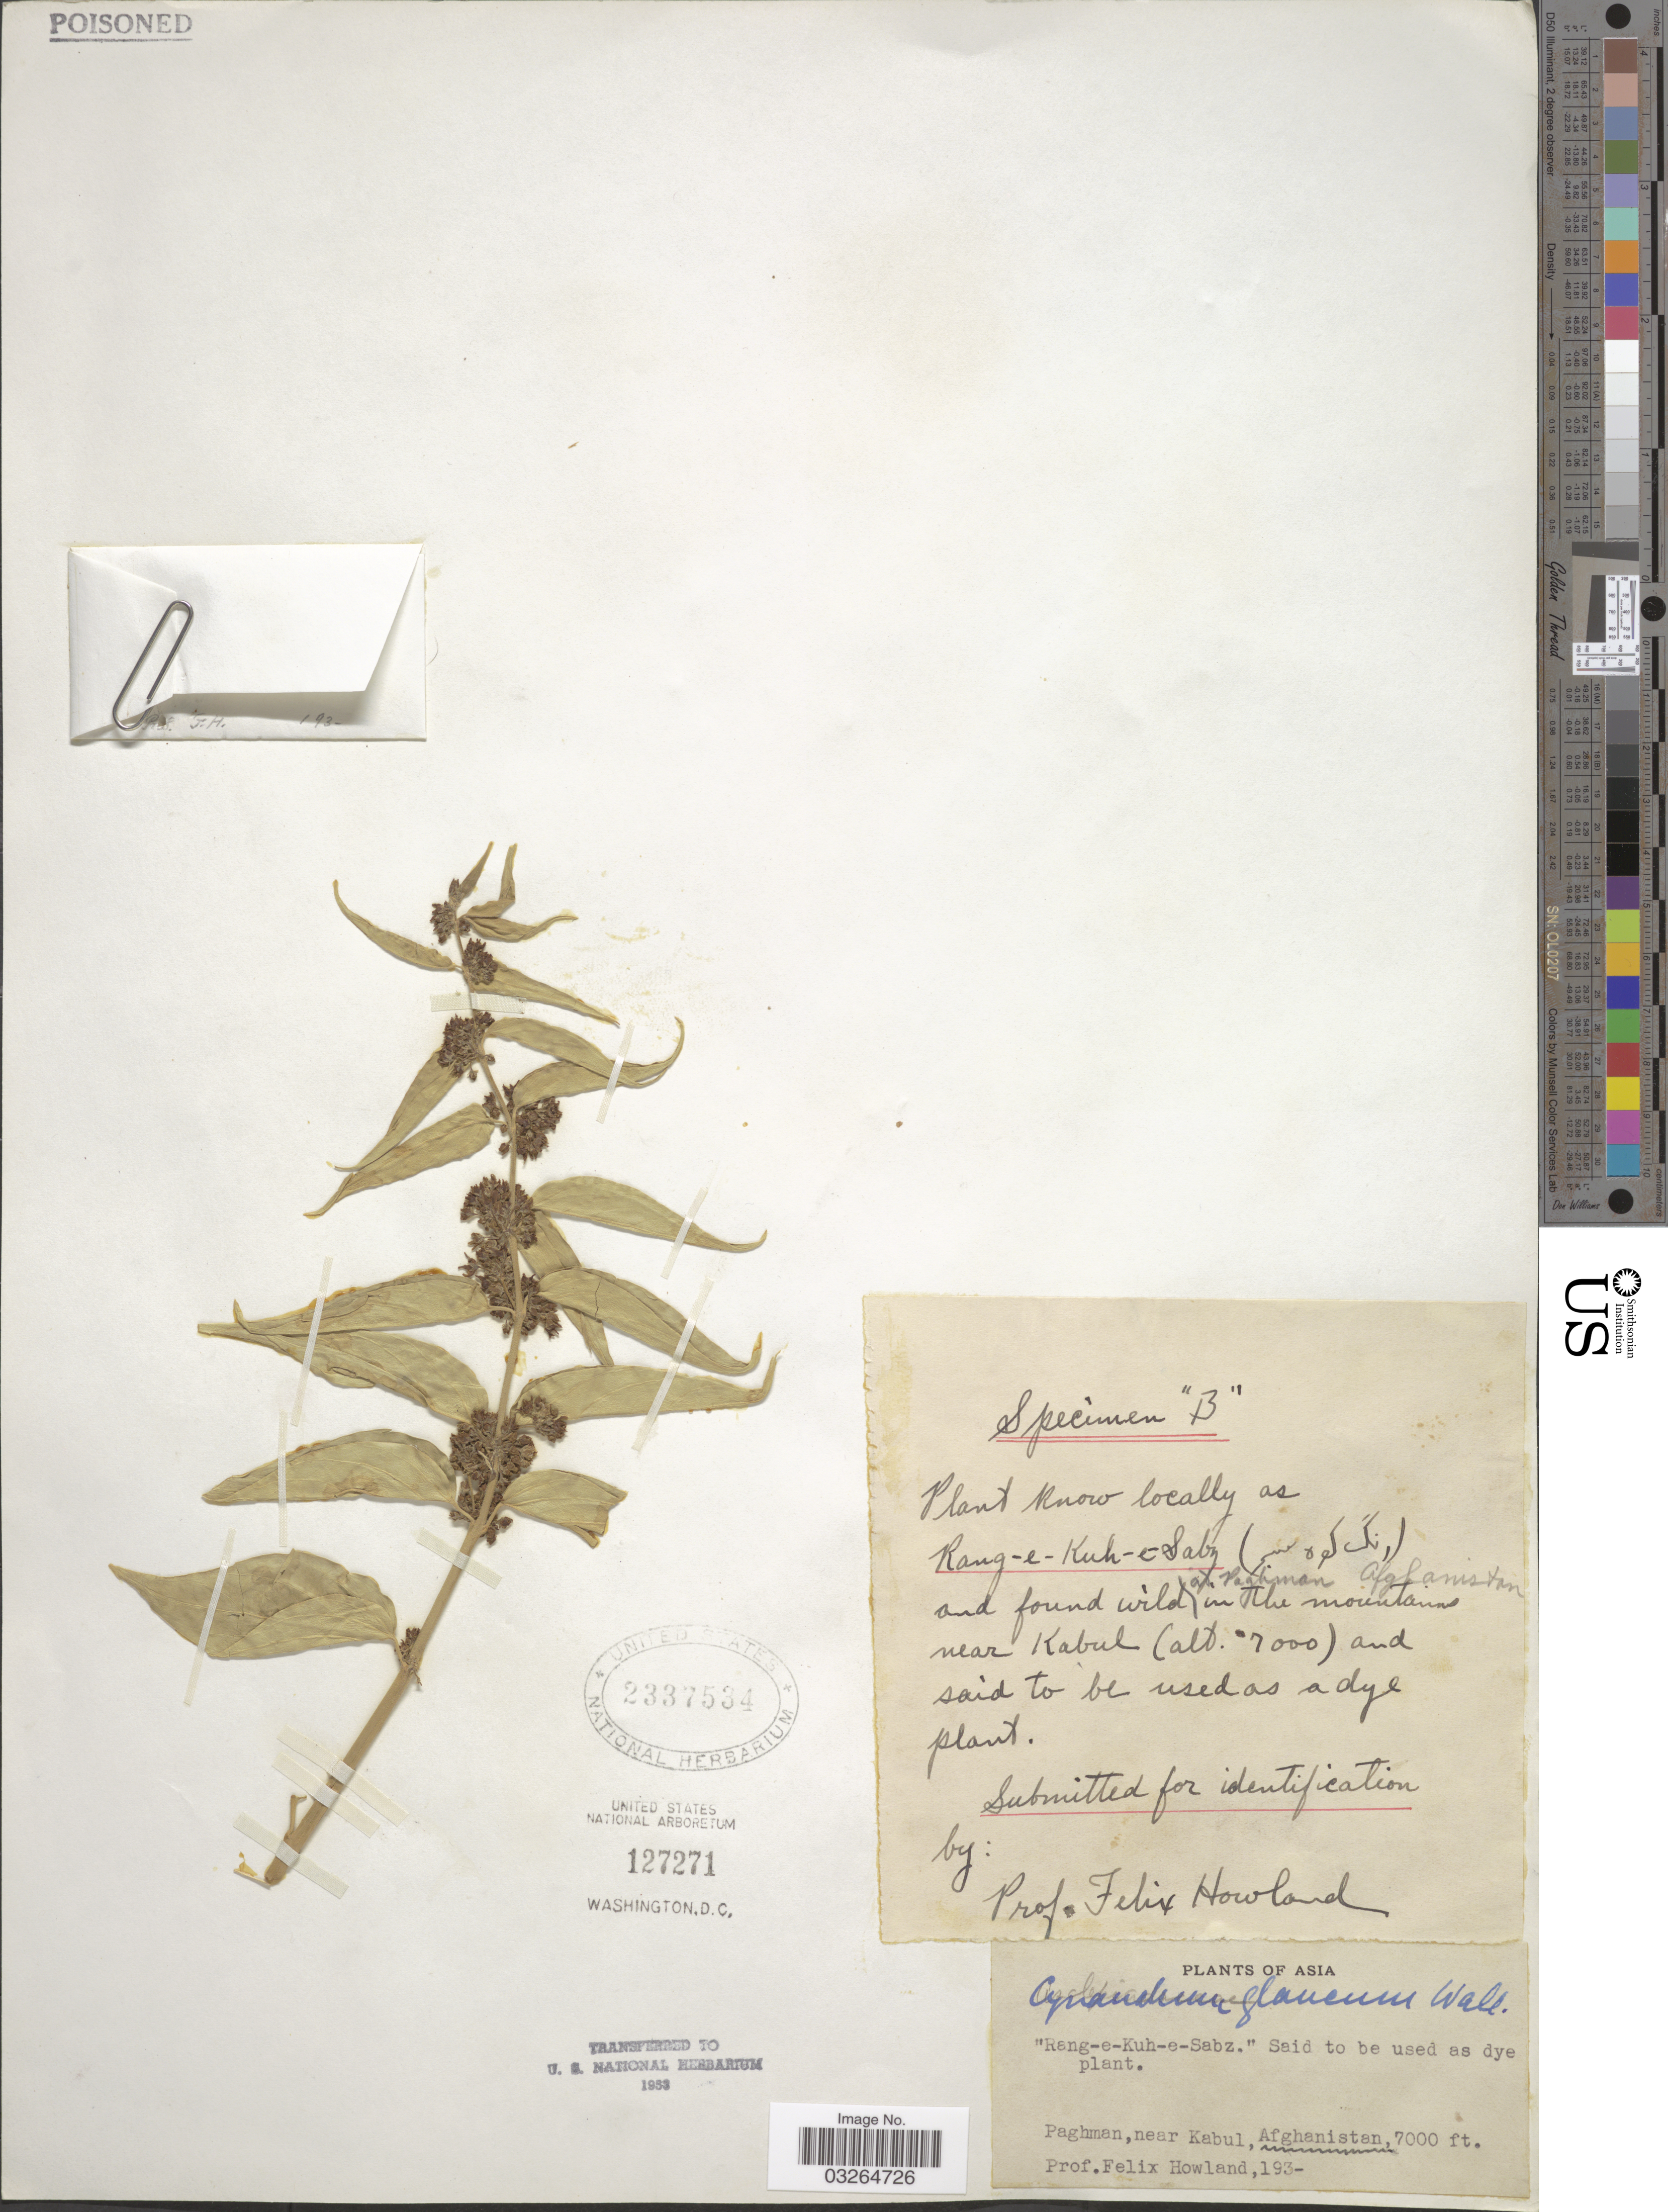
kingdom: Plantae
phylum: Tracheophyta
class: Magnoliopsida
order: Gentianales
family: Apocynaceae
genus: Cynanchum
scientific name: Cynanchum canescens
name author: (Willd.) K. Schum.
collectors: F. Howland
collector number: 193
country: Afghanistan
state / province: Kabul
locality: Paghman, in the mountains near Kabul.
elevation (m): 2134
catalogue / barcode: US 2337534